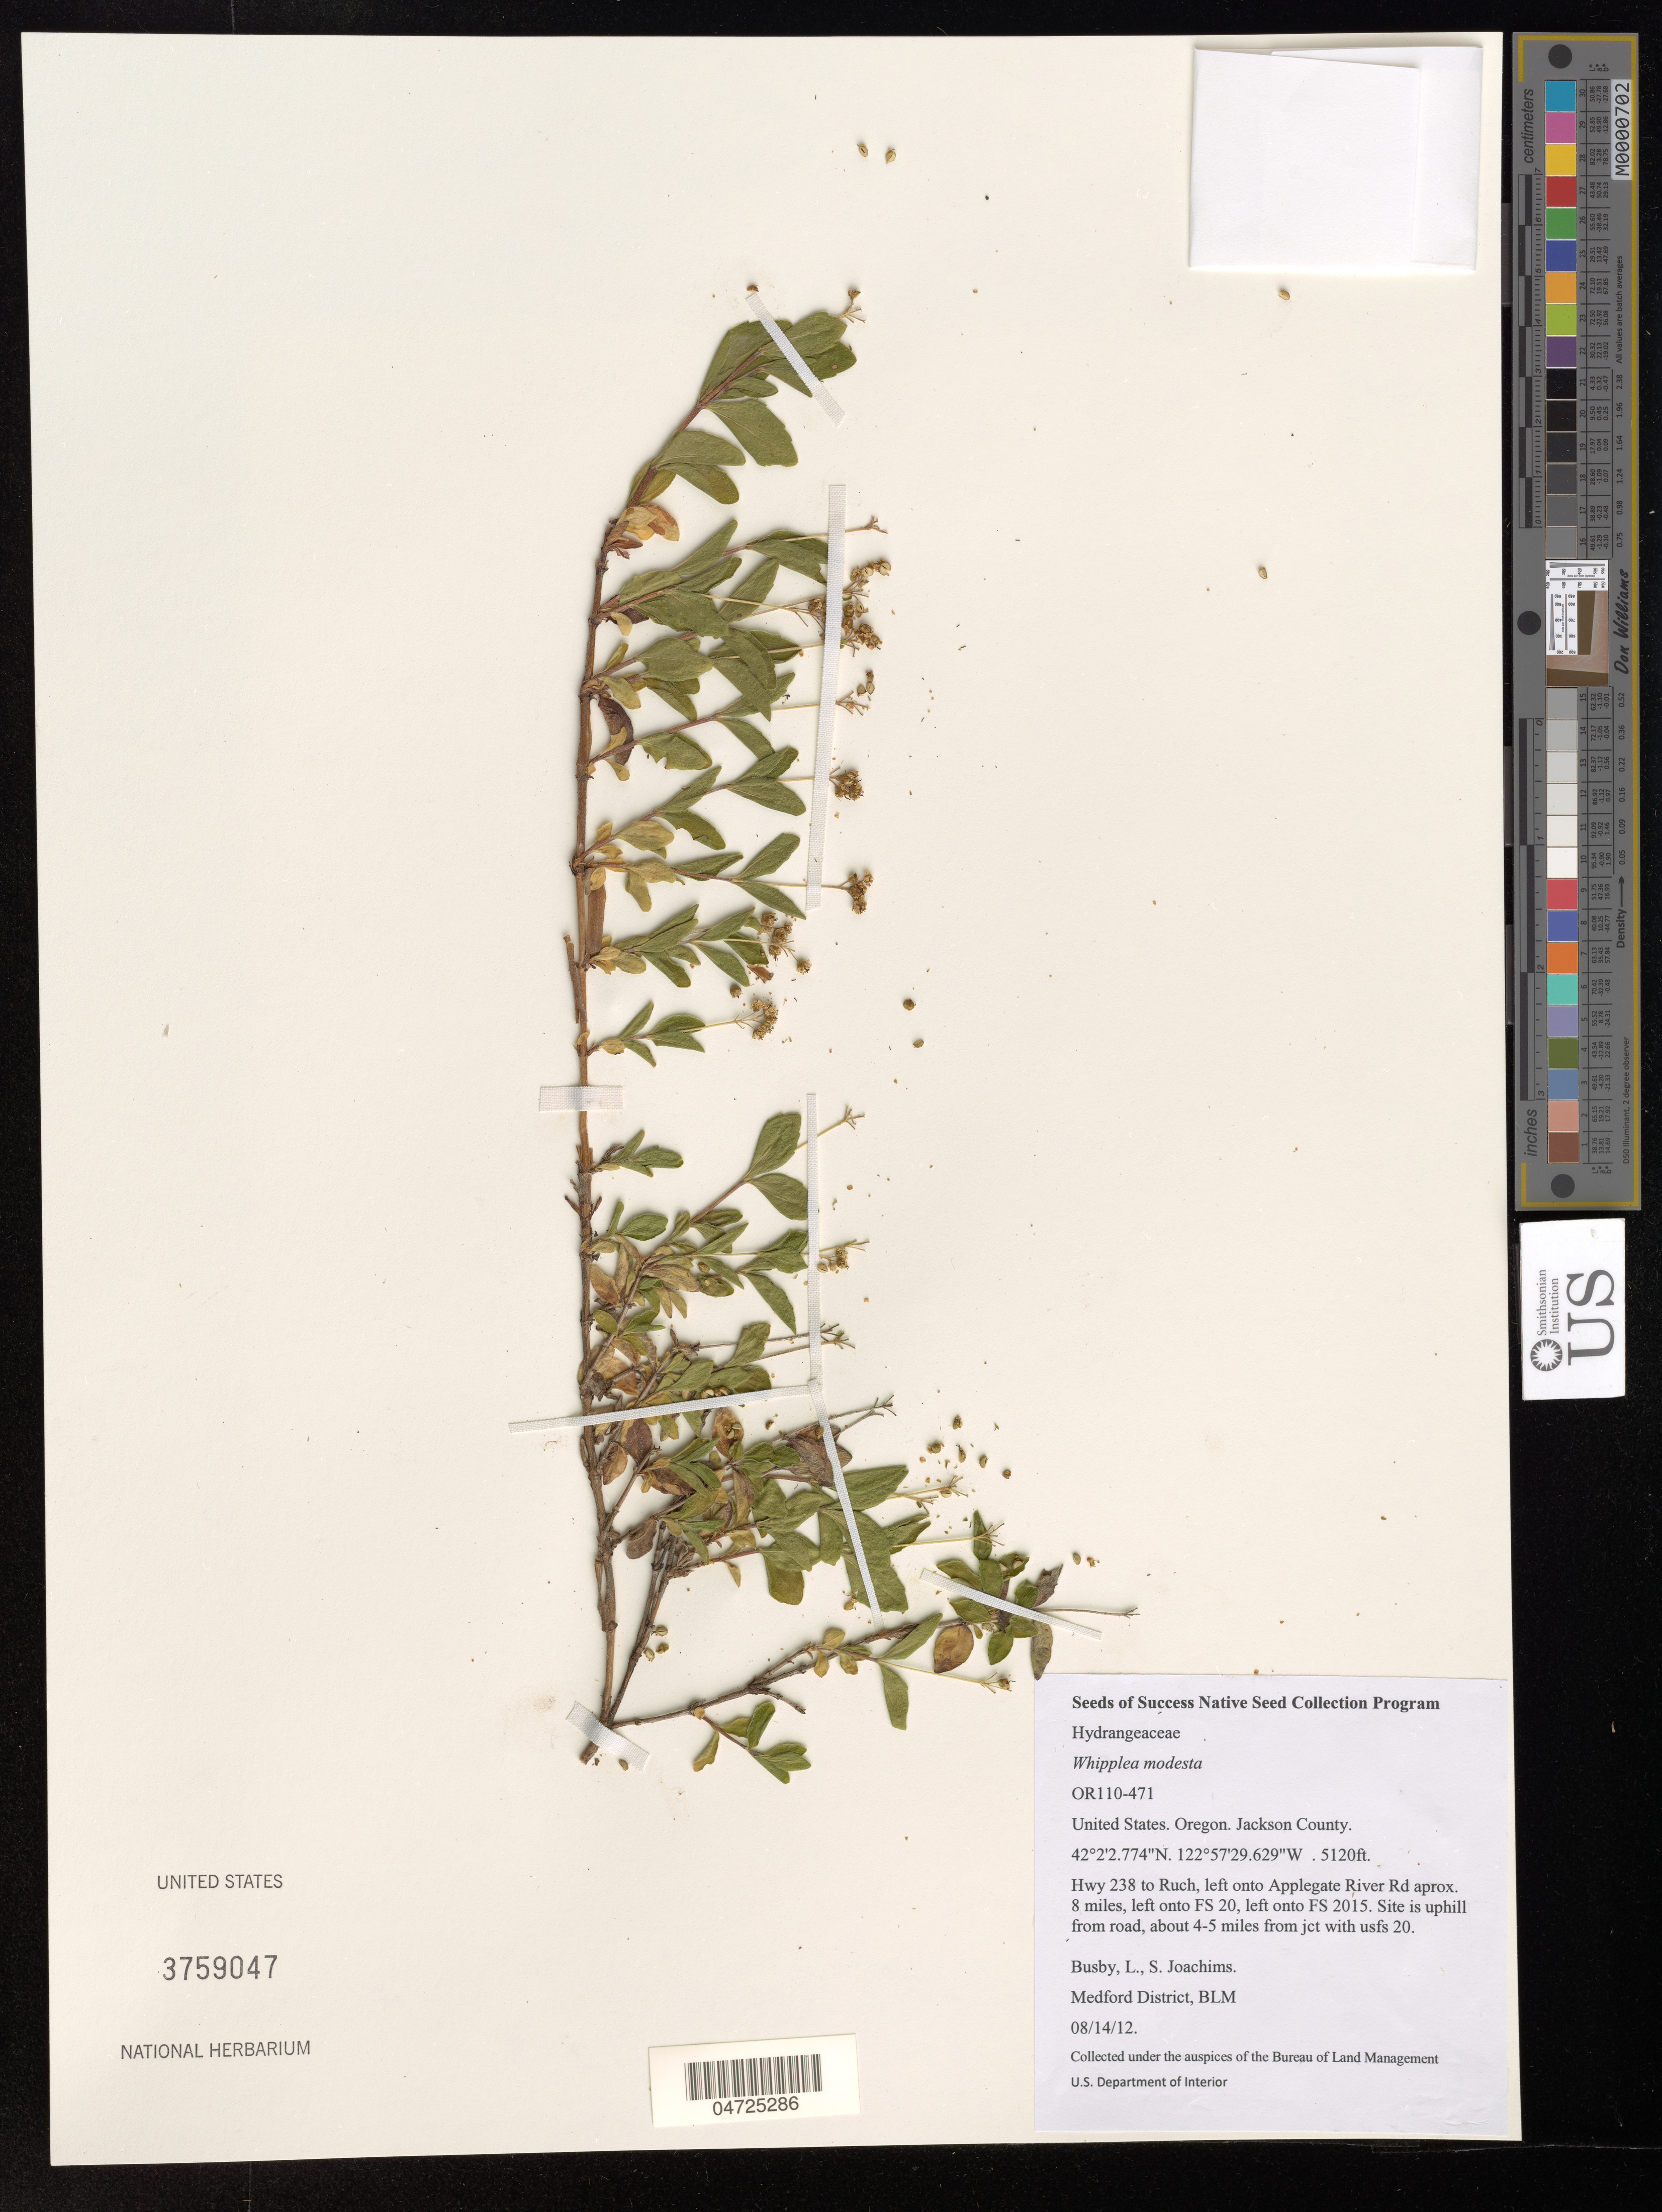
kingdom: Plantae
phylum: Tracheophyta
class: Magnoliopsida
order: Cornales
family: Hydrangeaceae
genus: Whipplea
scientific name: Whipplea modesta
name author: Torr.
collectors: L. Busby & S. Joachims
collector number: OR110-471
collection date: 2012-08-14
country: United States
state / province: Oregon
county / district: Jackson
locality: Jackson County. Hwy 238 to Ruch, left onto Applegate River Rd aprox. 8 miles, left onto FS 20, left onto FS 2015. Site is uphill from road, about 4-5 miles from jct with usfs 20.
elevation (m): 1561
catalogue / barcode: US 3759047